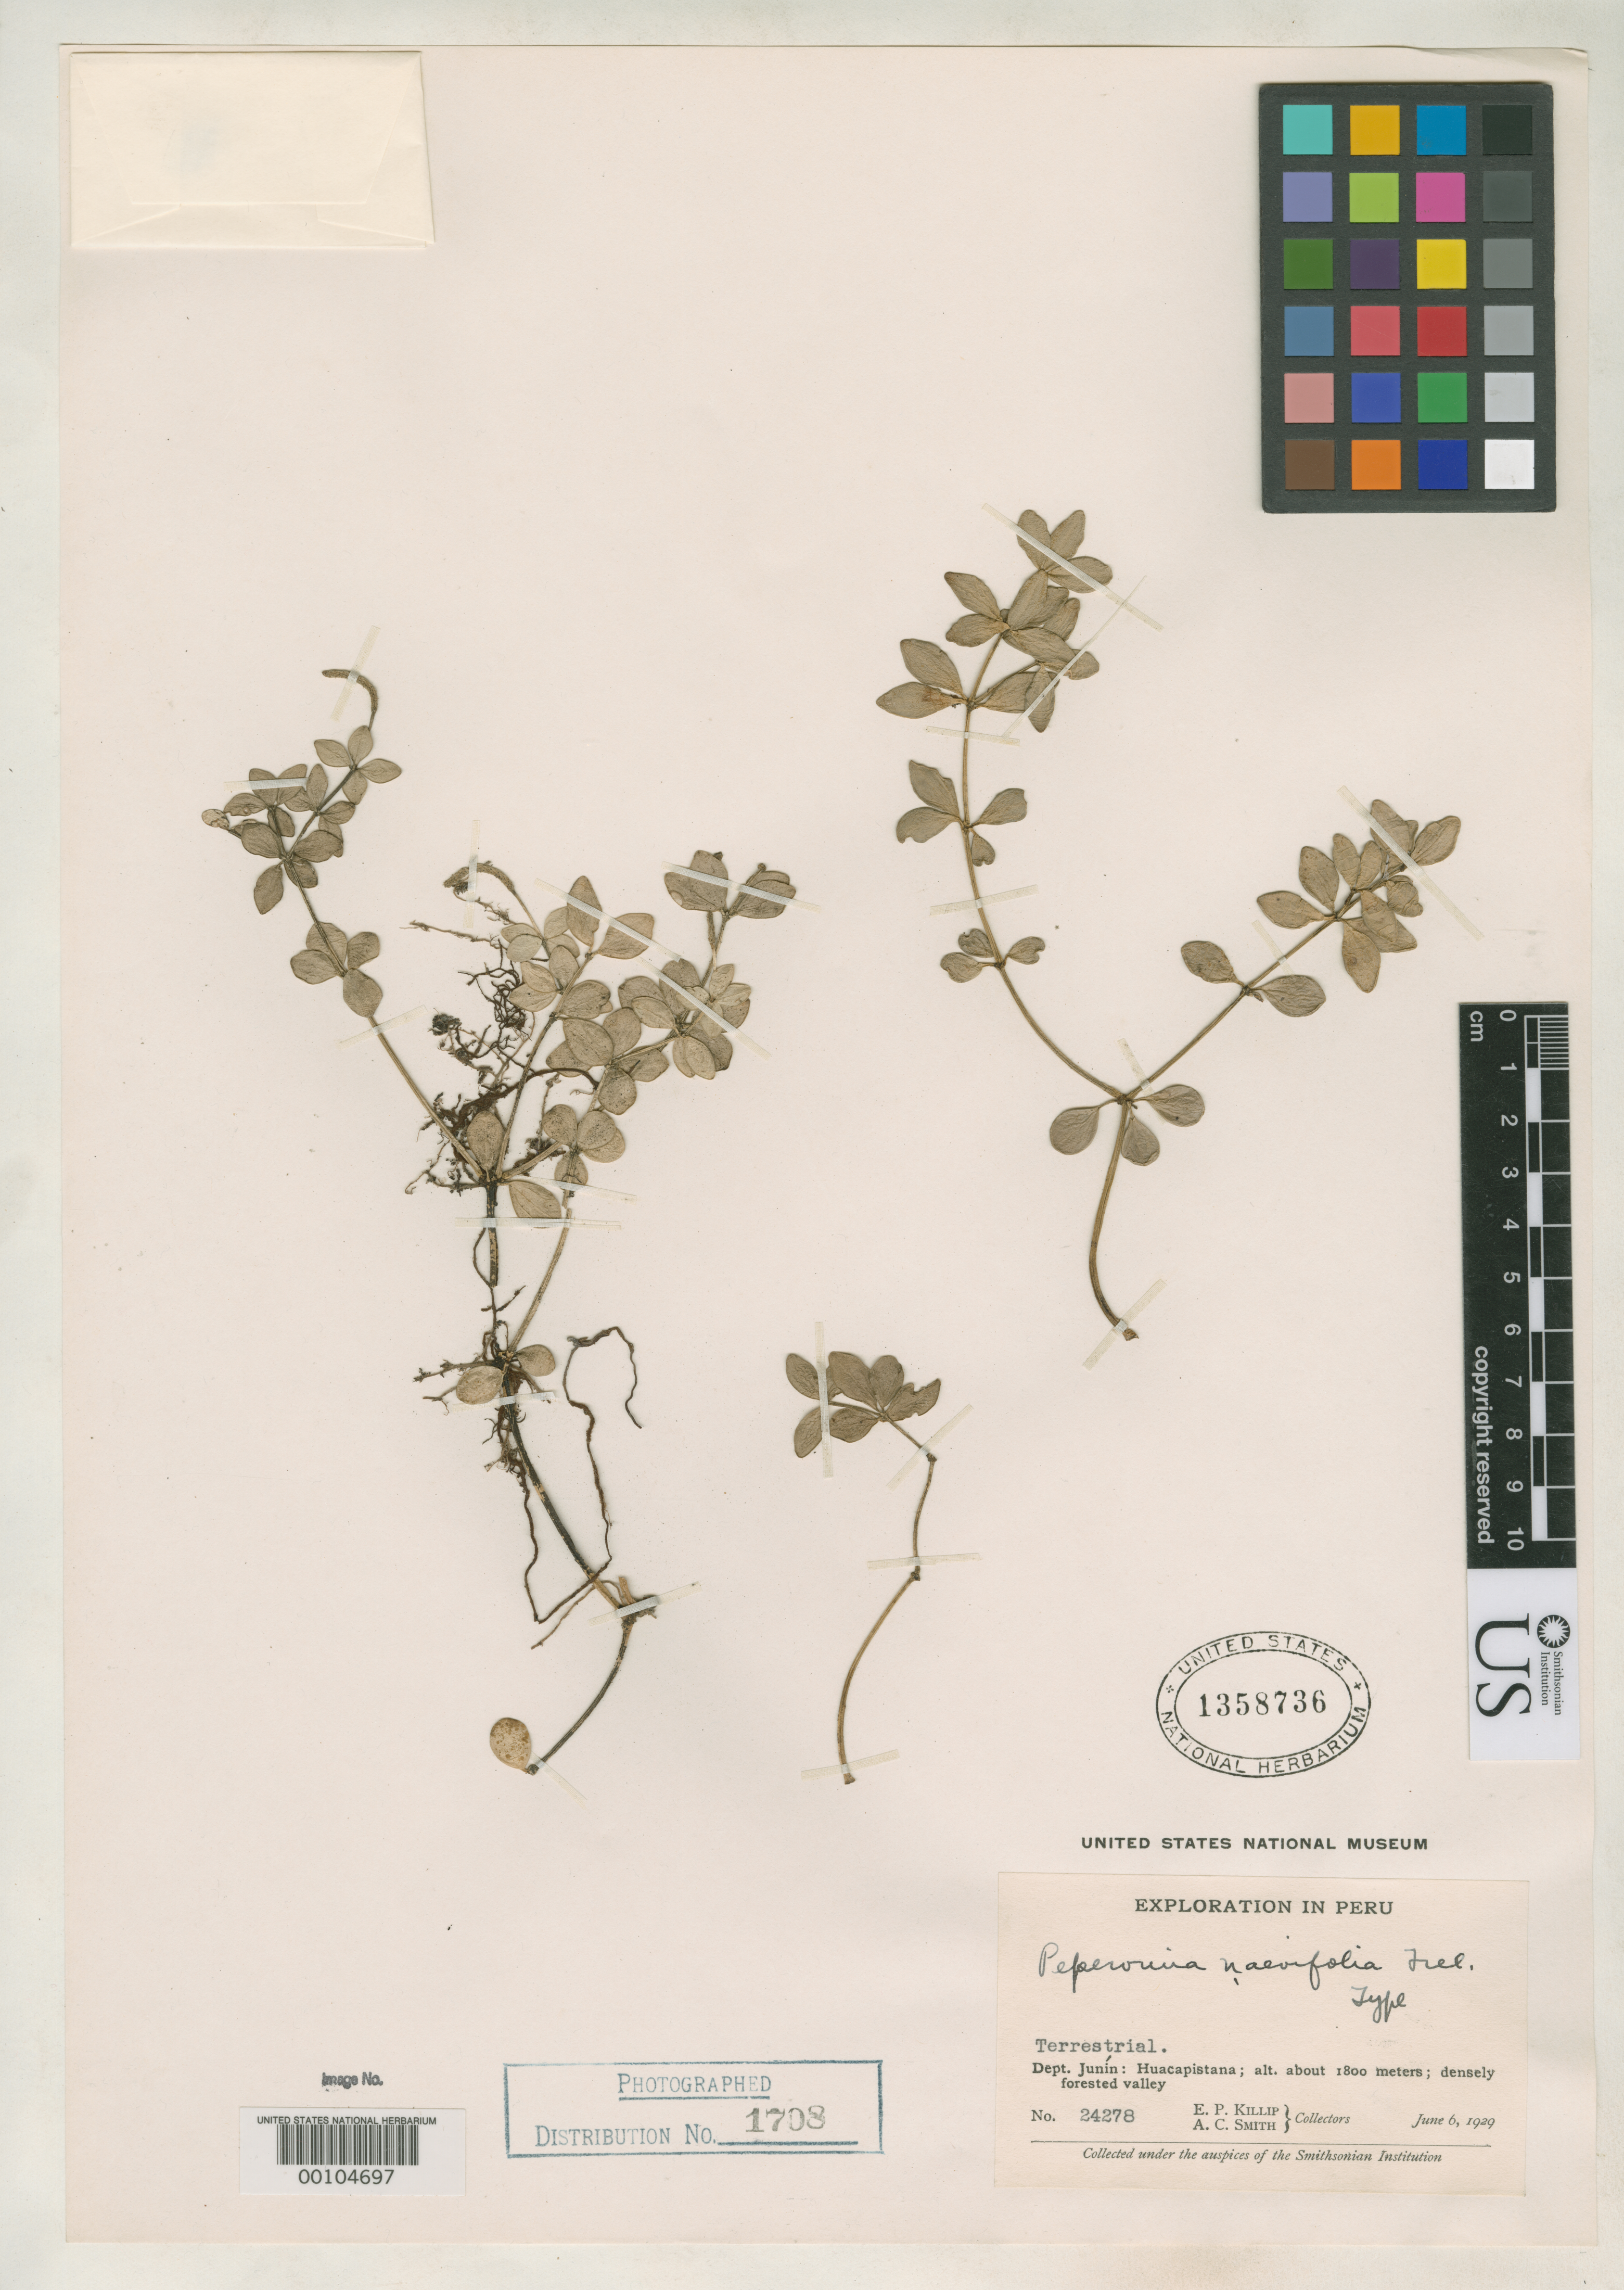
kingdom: Plantae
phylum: Tracheophyta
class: Magnoliopsida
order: Piperales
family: Piperaceae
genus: Peperomia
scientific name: Peperomia naevifolia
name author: Trel. in J.F. Macbr.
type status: Holotype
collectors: E. P. Killip & A. C. Smith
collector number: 24278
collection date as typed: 06 Jun 1929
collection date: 1929-06-06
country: Peru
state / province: Junín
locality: Huacapistana.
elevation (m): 1800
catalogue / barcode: US 1358736